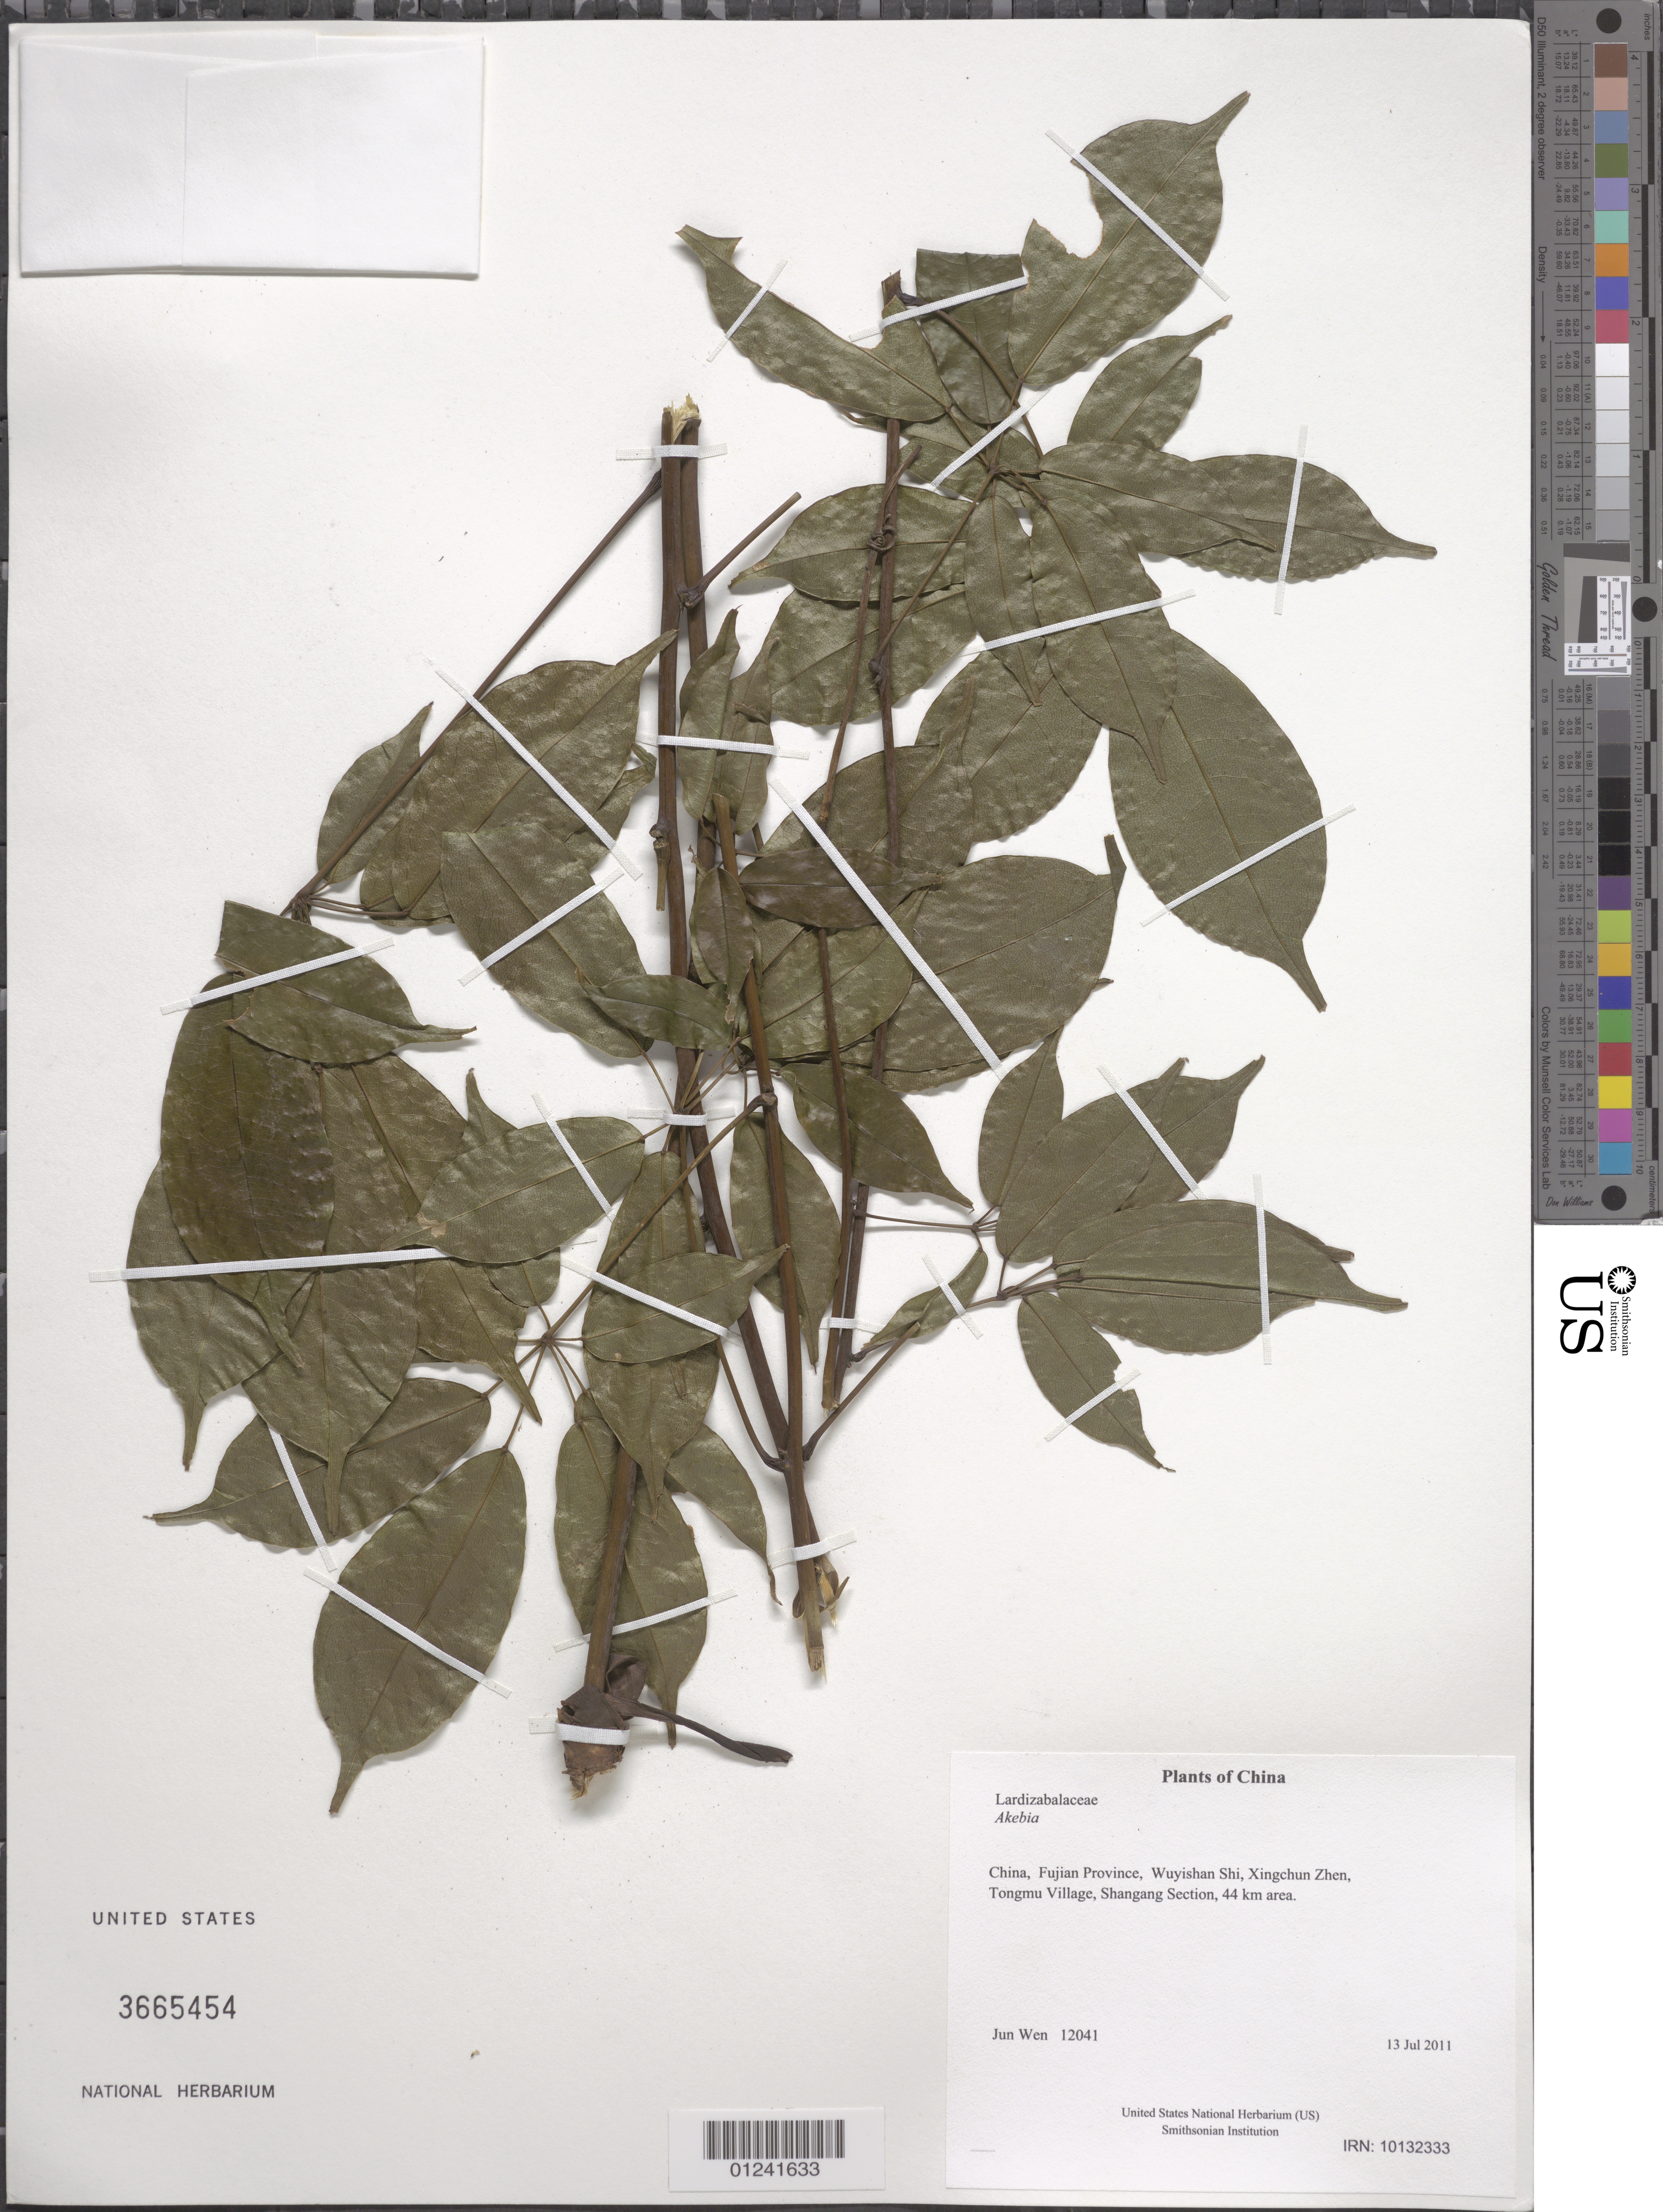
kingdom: Plantae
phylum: Tracheophyta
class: Magnoliopsida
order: Ranunculales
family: Lardizabalaceae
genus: Akebia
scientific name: Akebia sp.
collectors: J. Wen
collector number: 12041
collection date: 2011-07-13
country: China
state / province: Fujian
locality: Wuyishan Shi, Xingchun Zhen, Tongmu Village, Shangang Section, 44 km area.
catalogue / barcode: US 3665454